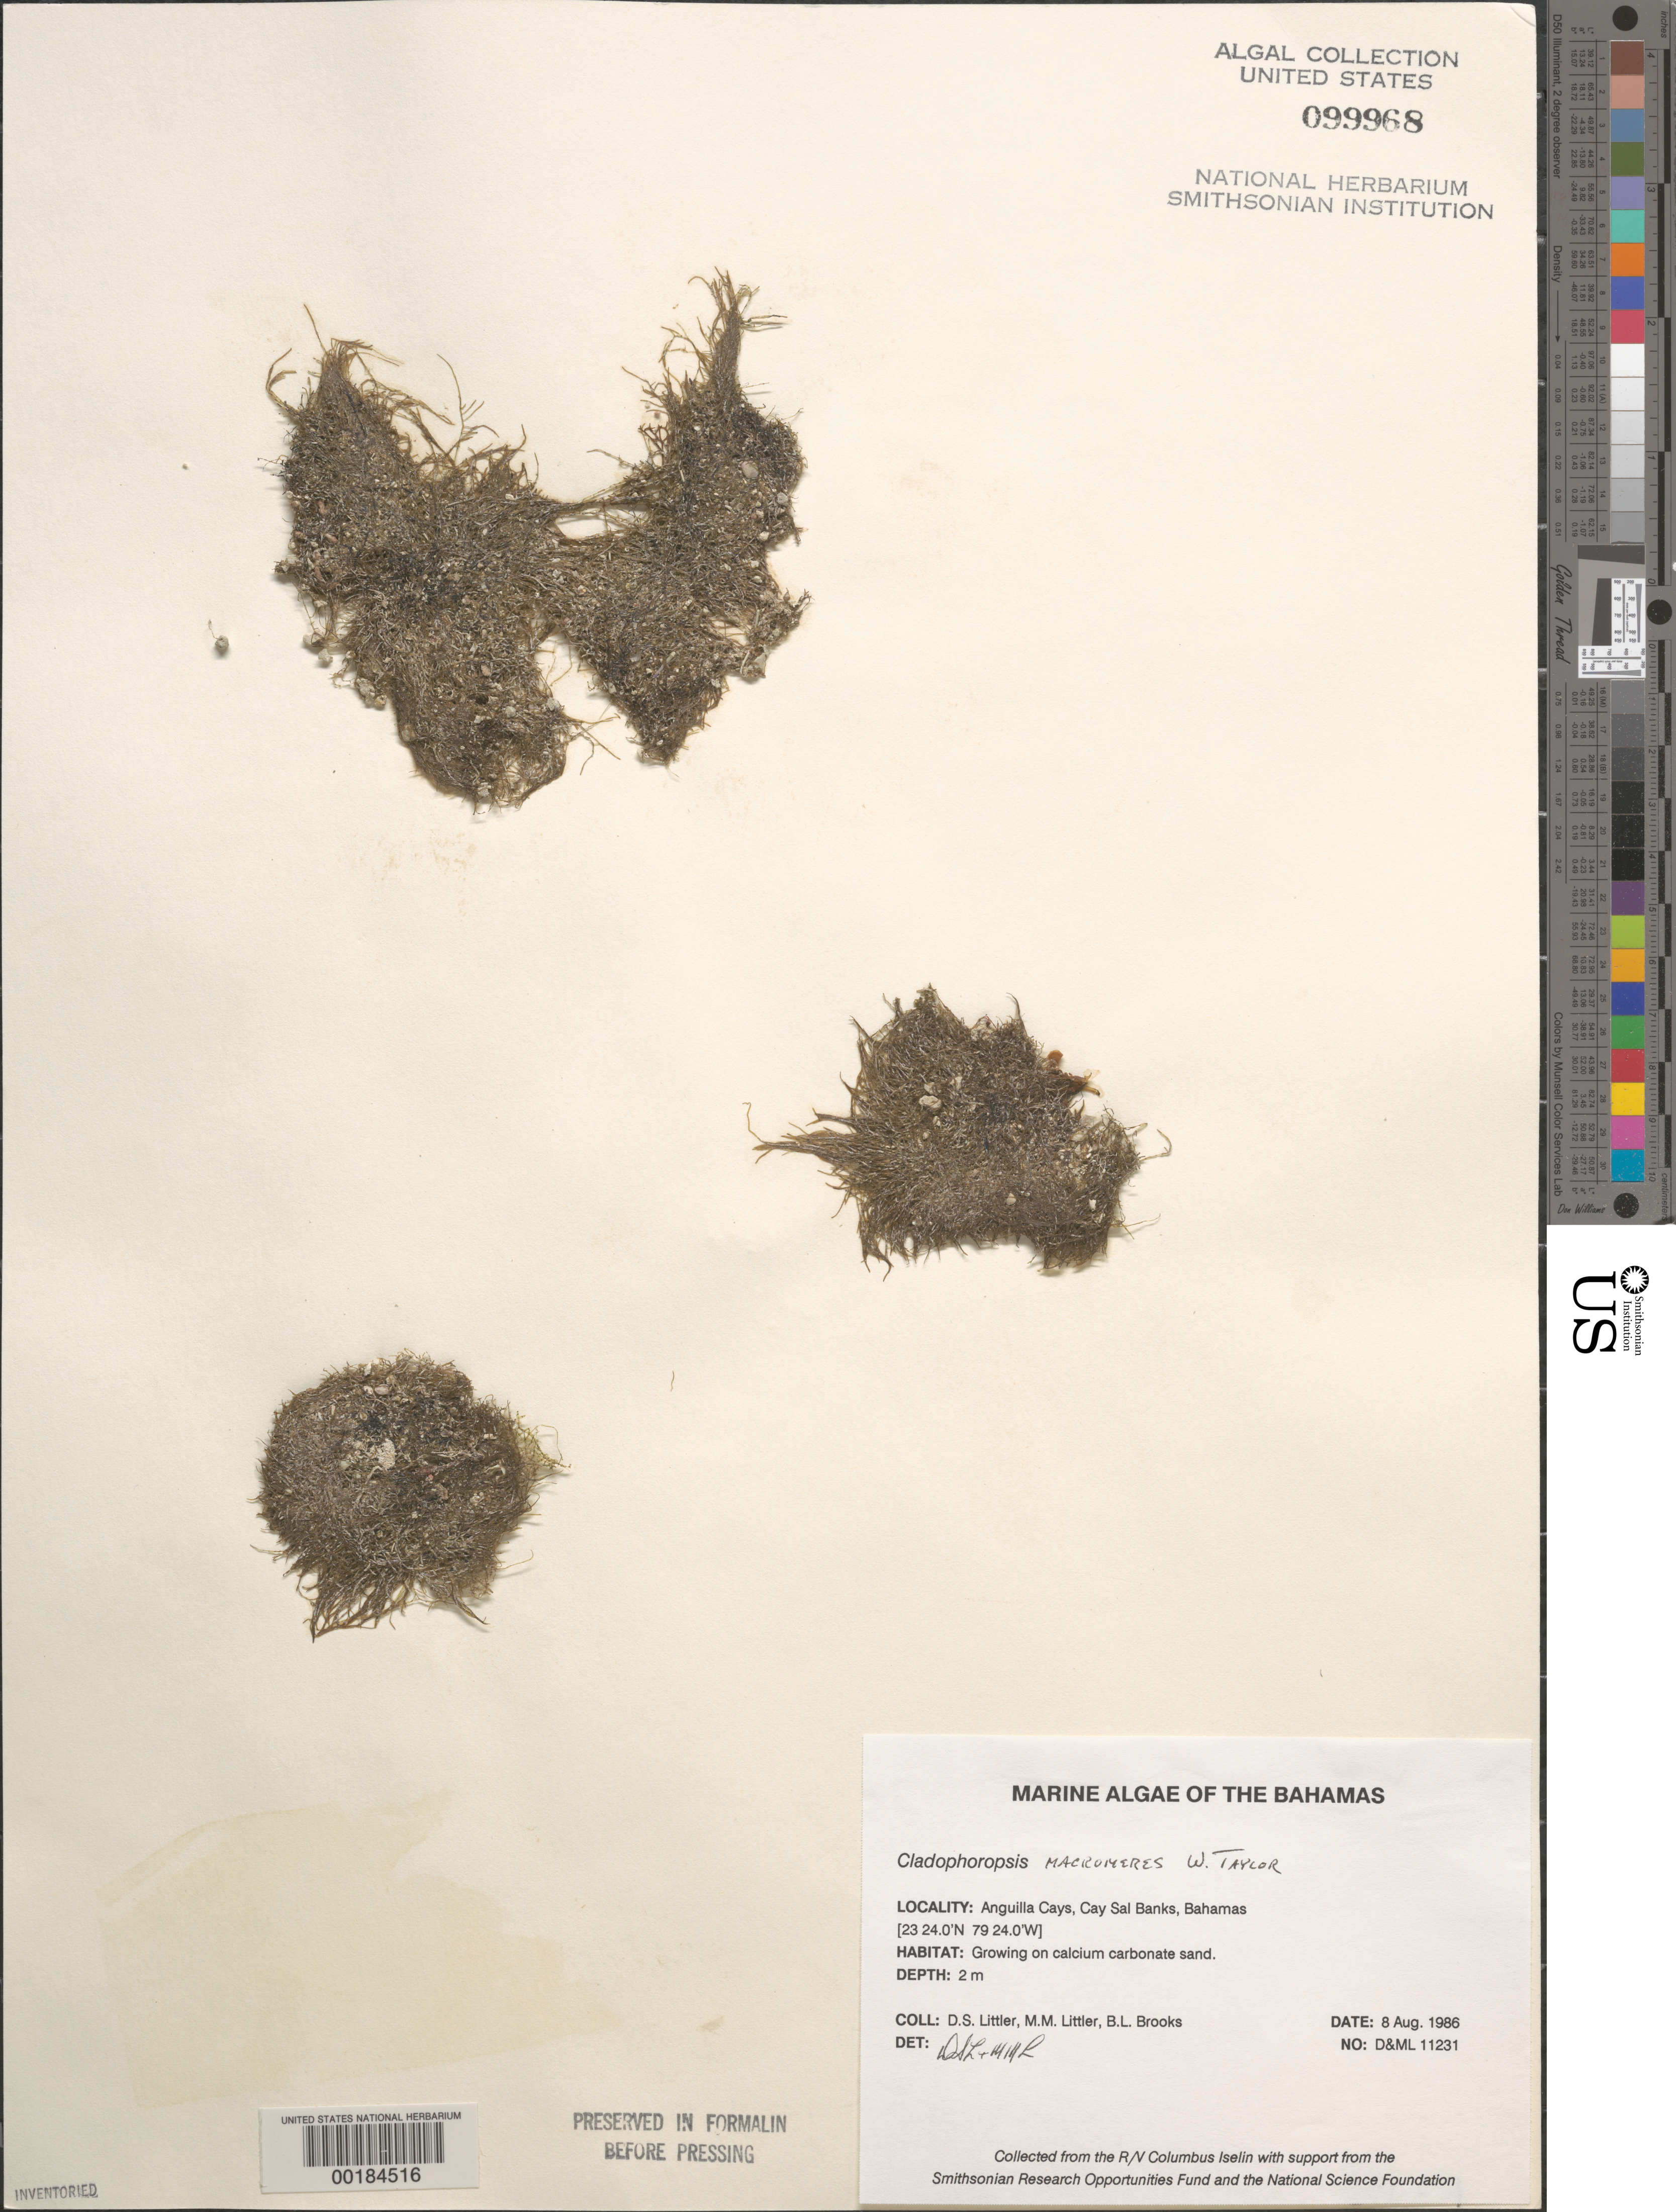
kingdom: Plantae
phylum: Chlorophyta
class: Ulvophyceae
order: Siphonocladales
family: Boodleaceae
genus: Cladophoropsis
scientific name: Cladophoropsis macromeres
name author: W.R. Taylor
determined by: Littler, D. S.; Littler, M. M.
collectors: D. S. Littler, M. M. Littler & B. Brooks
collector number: D&ML 11231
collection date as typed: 08 Aug 1986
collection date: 1986-08-08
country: Bahamas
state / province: Bimini Banks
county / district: Bimini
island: Anguilla Cays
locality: Cay Sal Banks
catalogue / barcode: US 99968